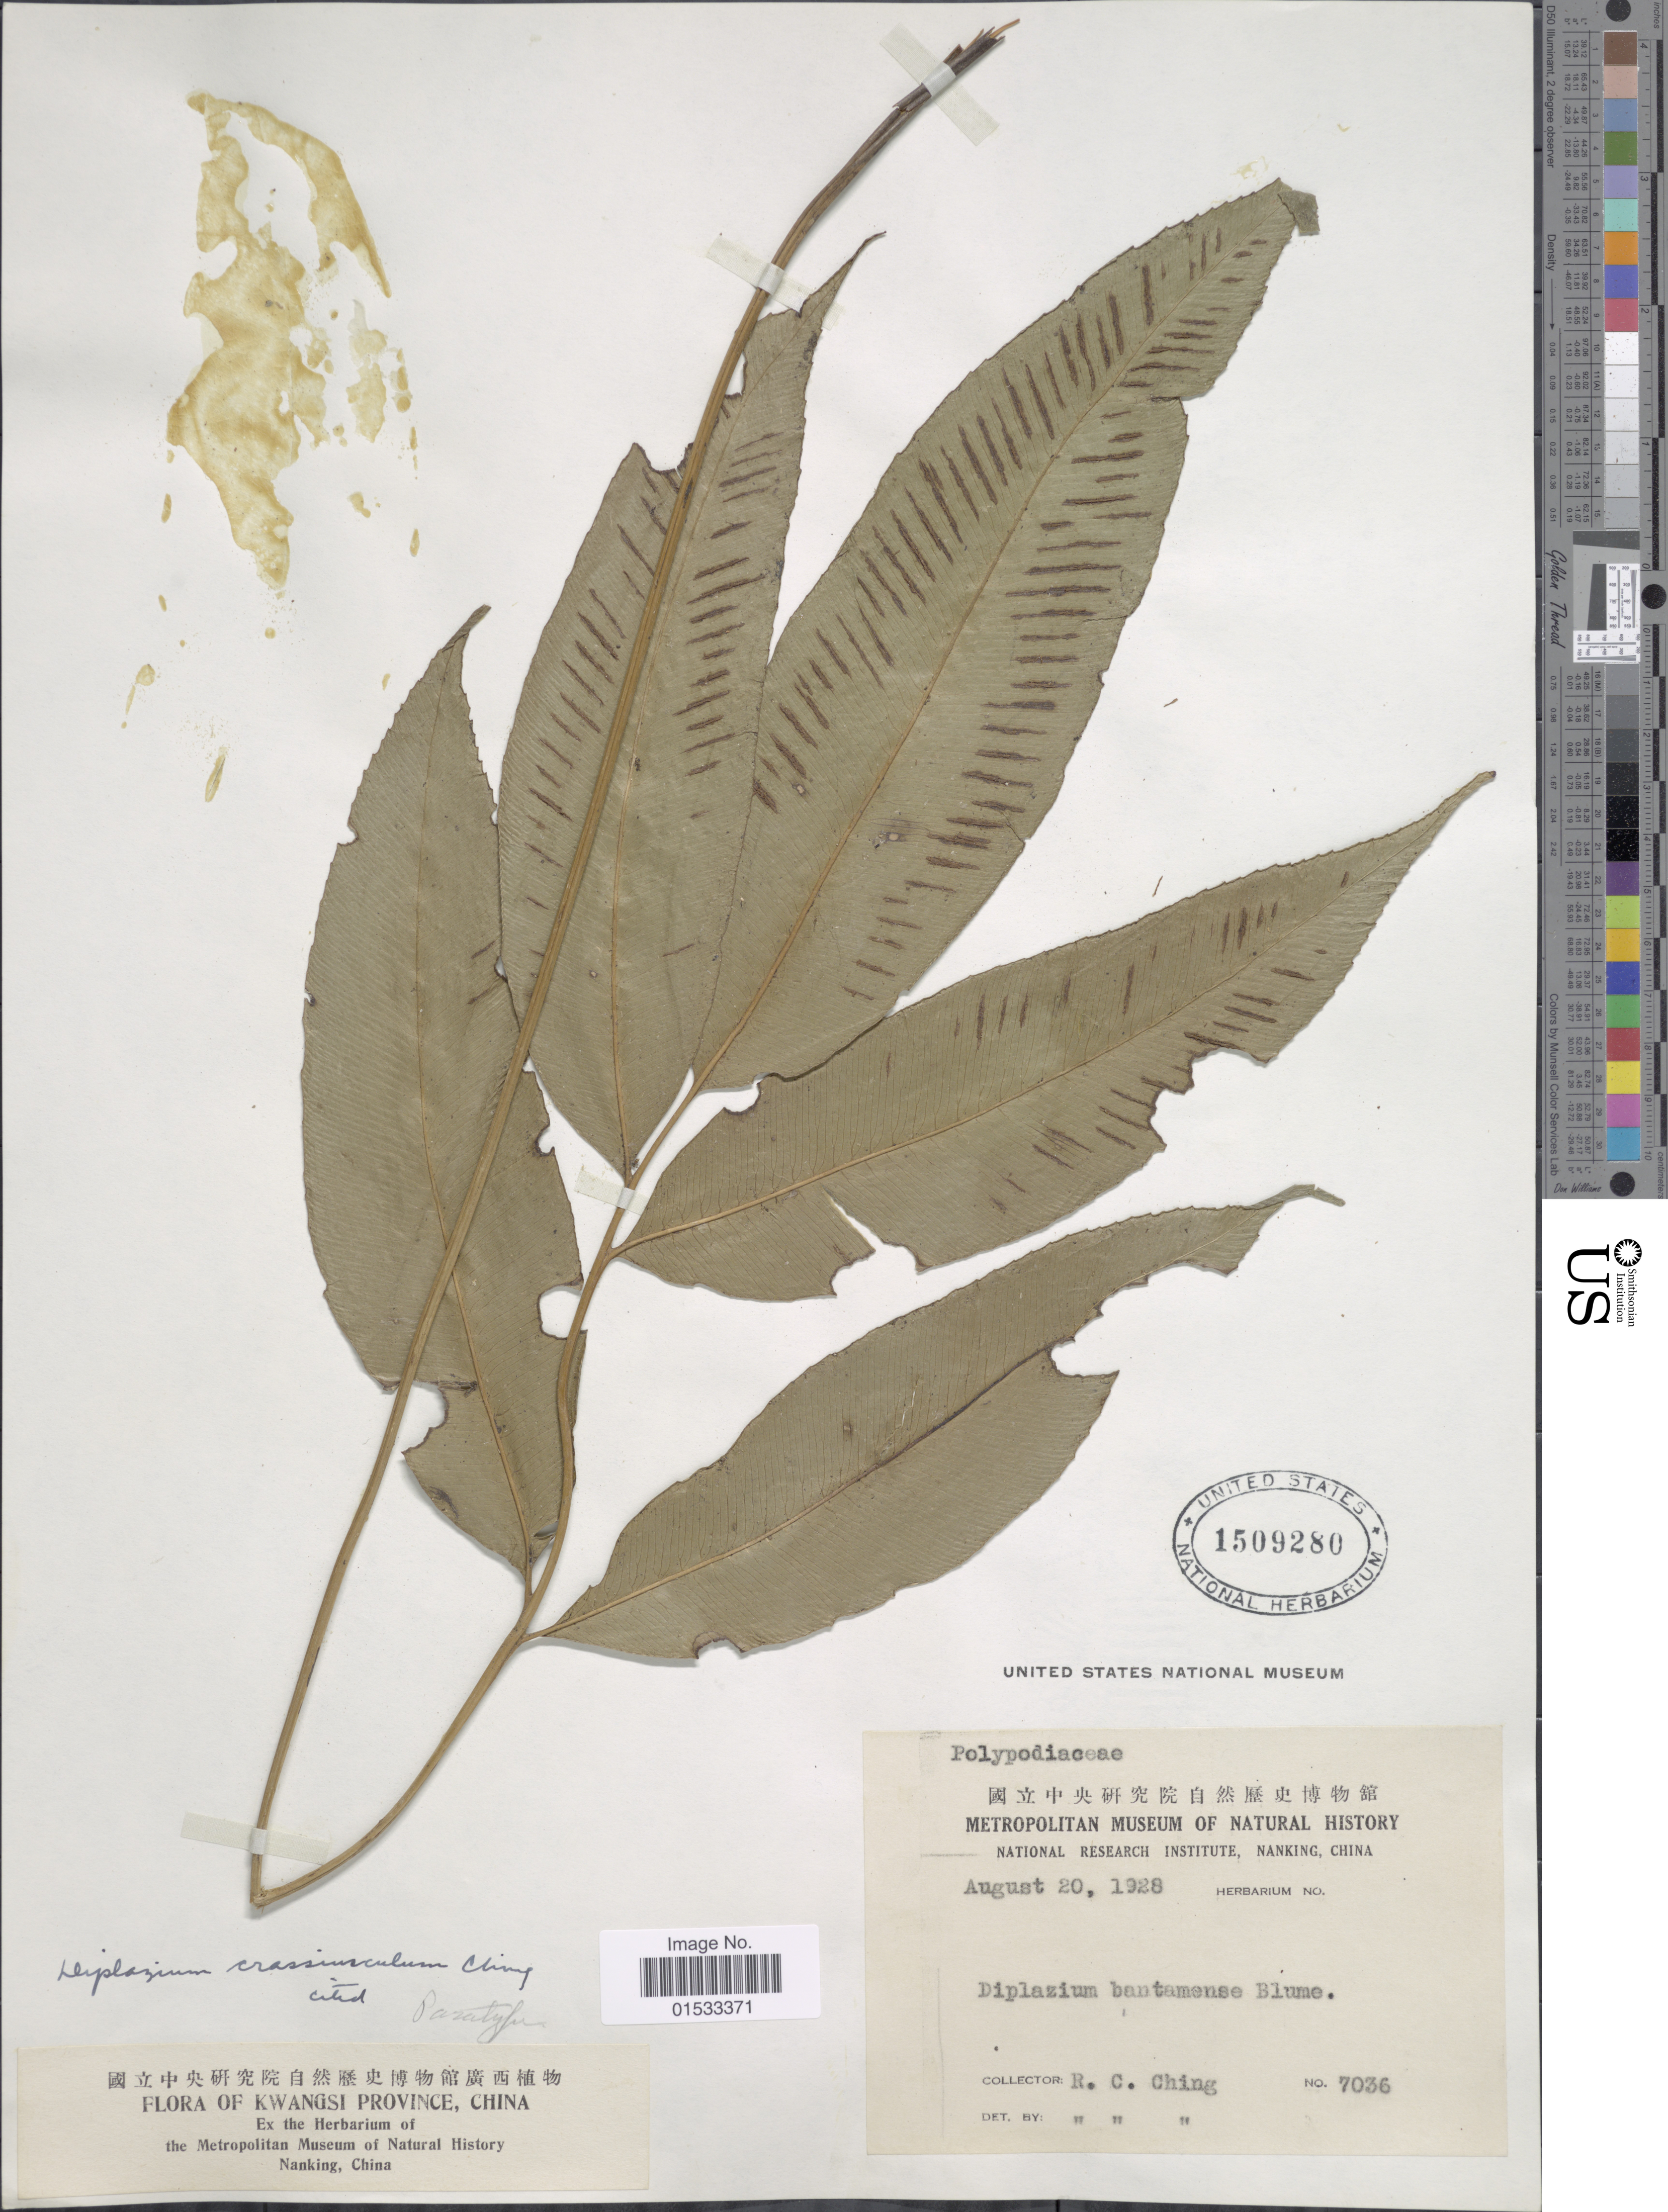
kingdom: Plantae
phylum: Tracheophyta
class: Polypodiopsida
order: Polypodiales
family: Athyriaceae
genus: Diplazium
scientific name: Diplazium crassiusculum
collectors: R. C. Ching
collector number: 7036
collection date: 1928-08-20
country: China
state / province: Guangxi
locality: Kwangsi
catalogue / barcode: US 1509280